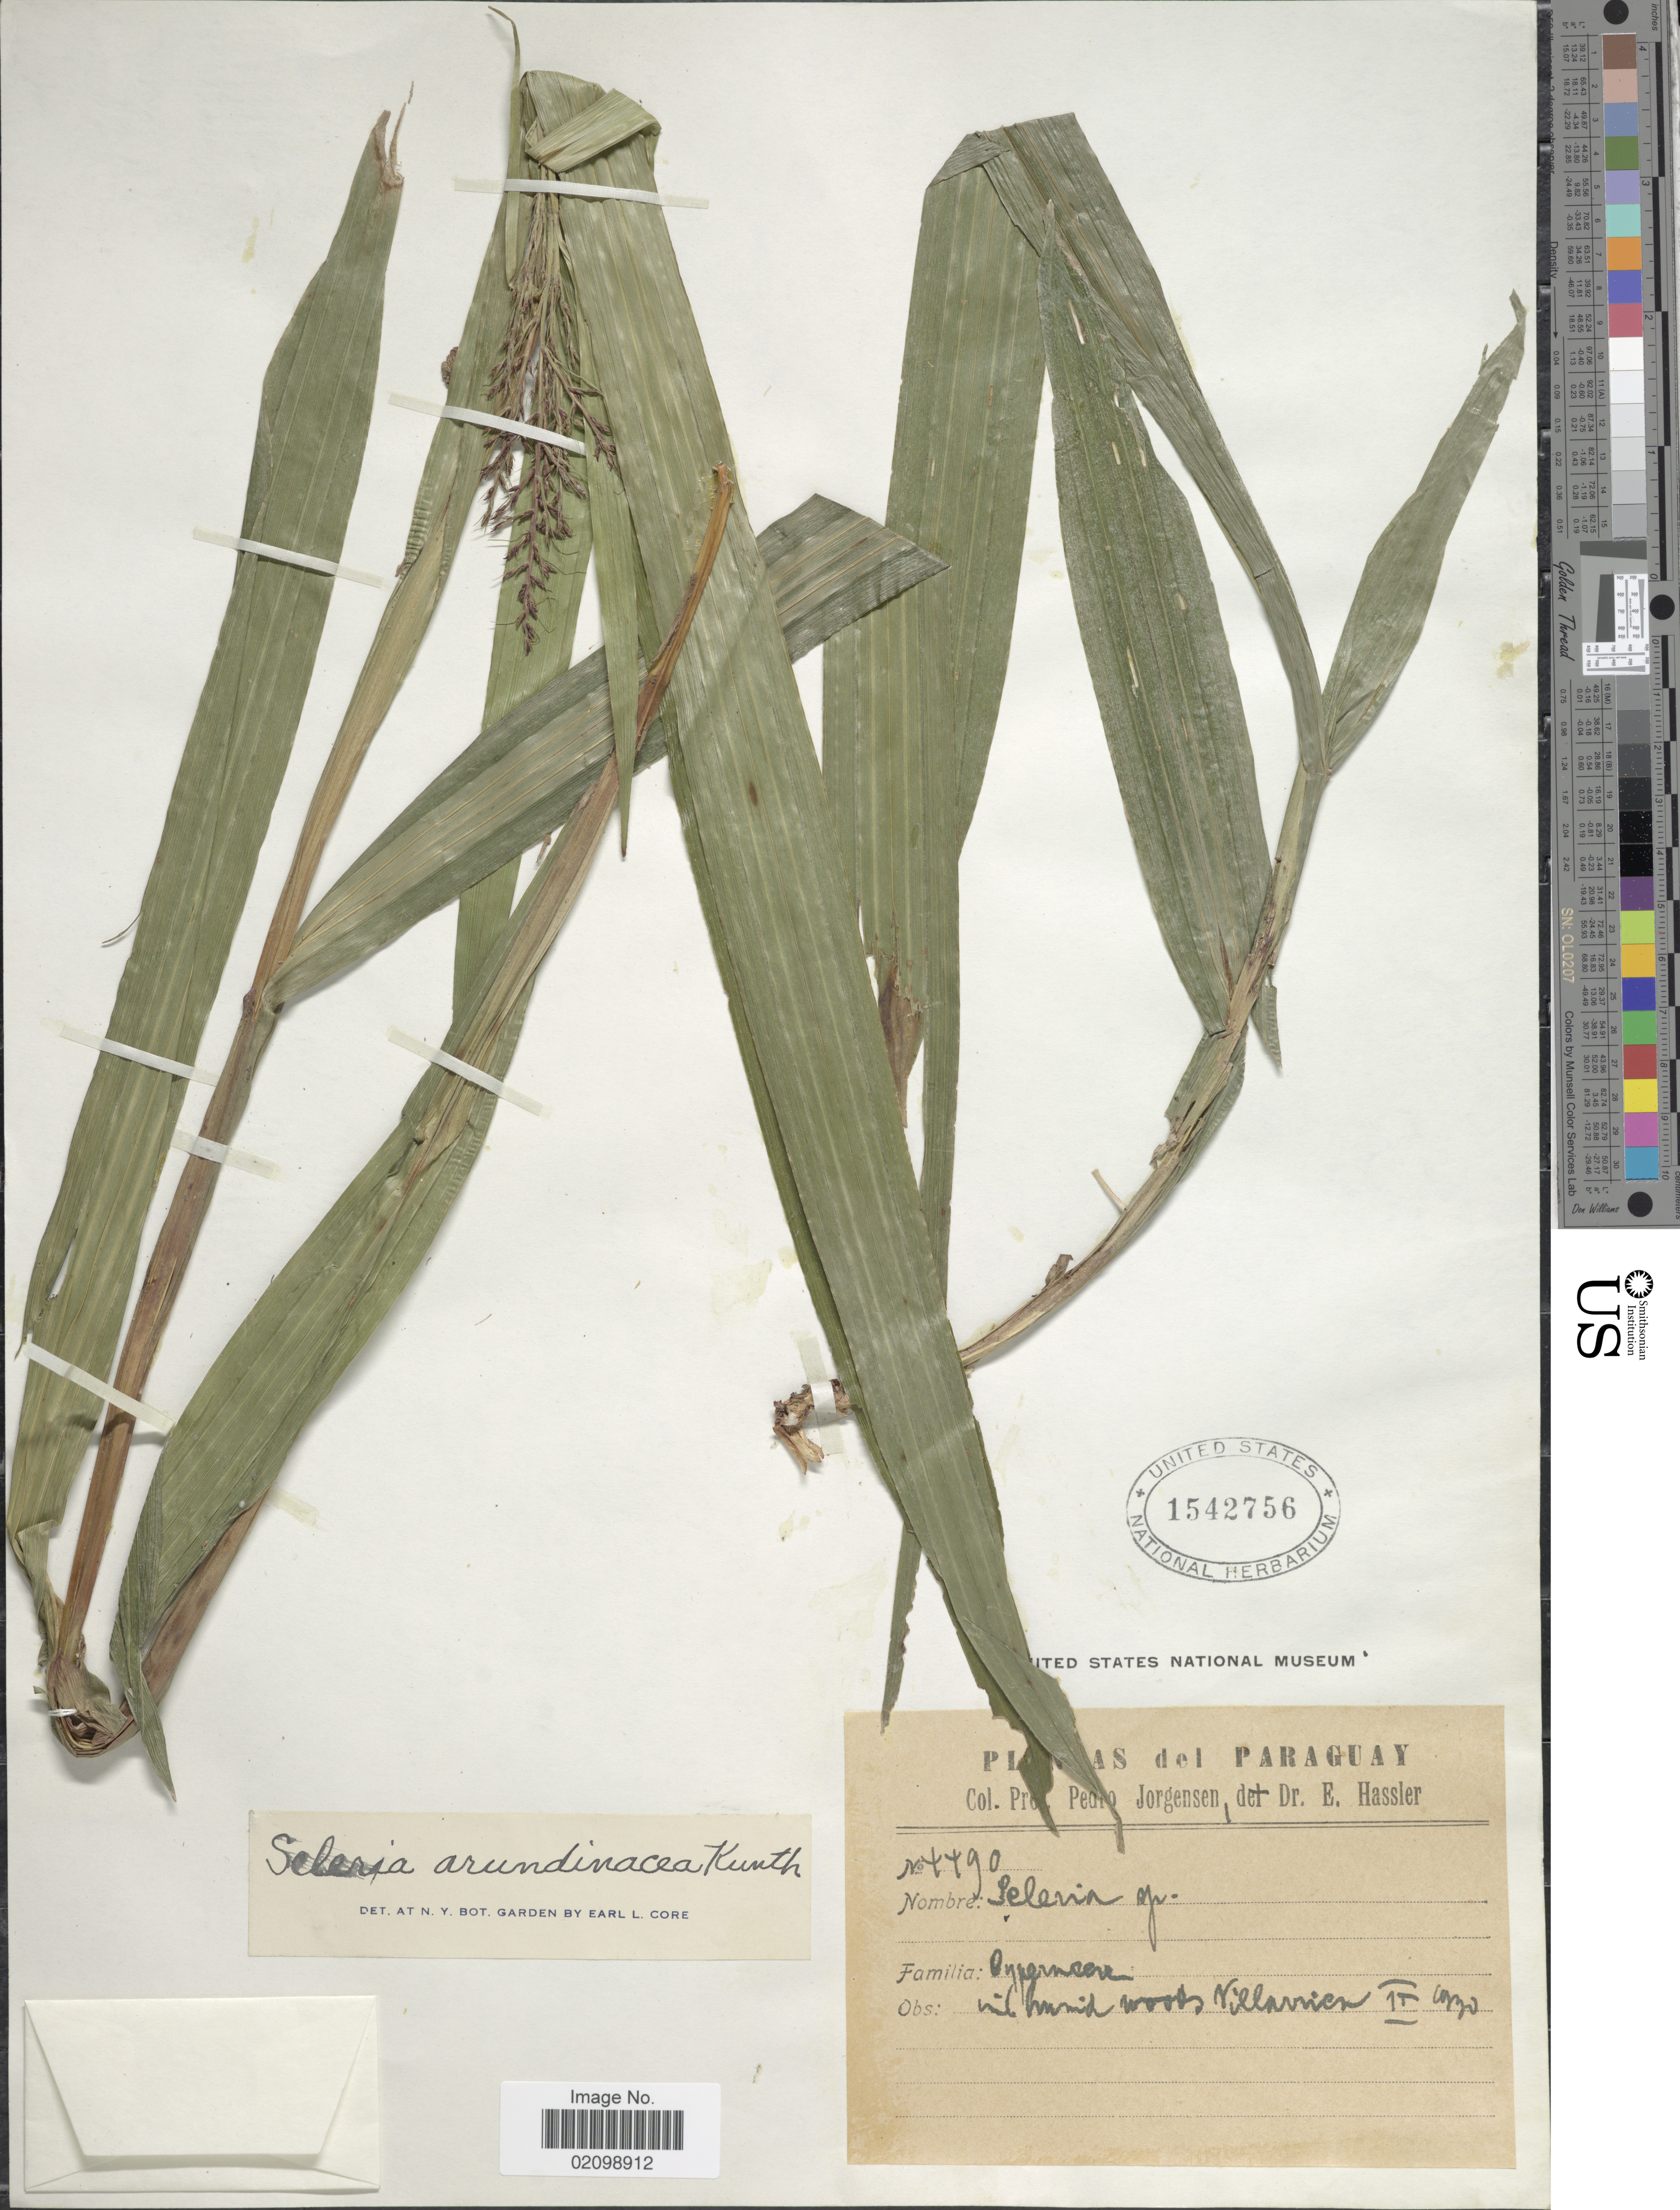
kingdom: Plantae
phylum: Tracheophyta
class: Liliopsida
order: Poales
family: Cyperaceae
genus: Scleria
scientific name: Scleria latifolia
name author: Sw.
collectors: P. Jörgensen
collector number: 4490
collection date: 1930-09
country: Paraguay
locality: Villarrica.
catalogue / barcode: US 1542756